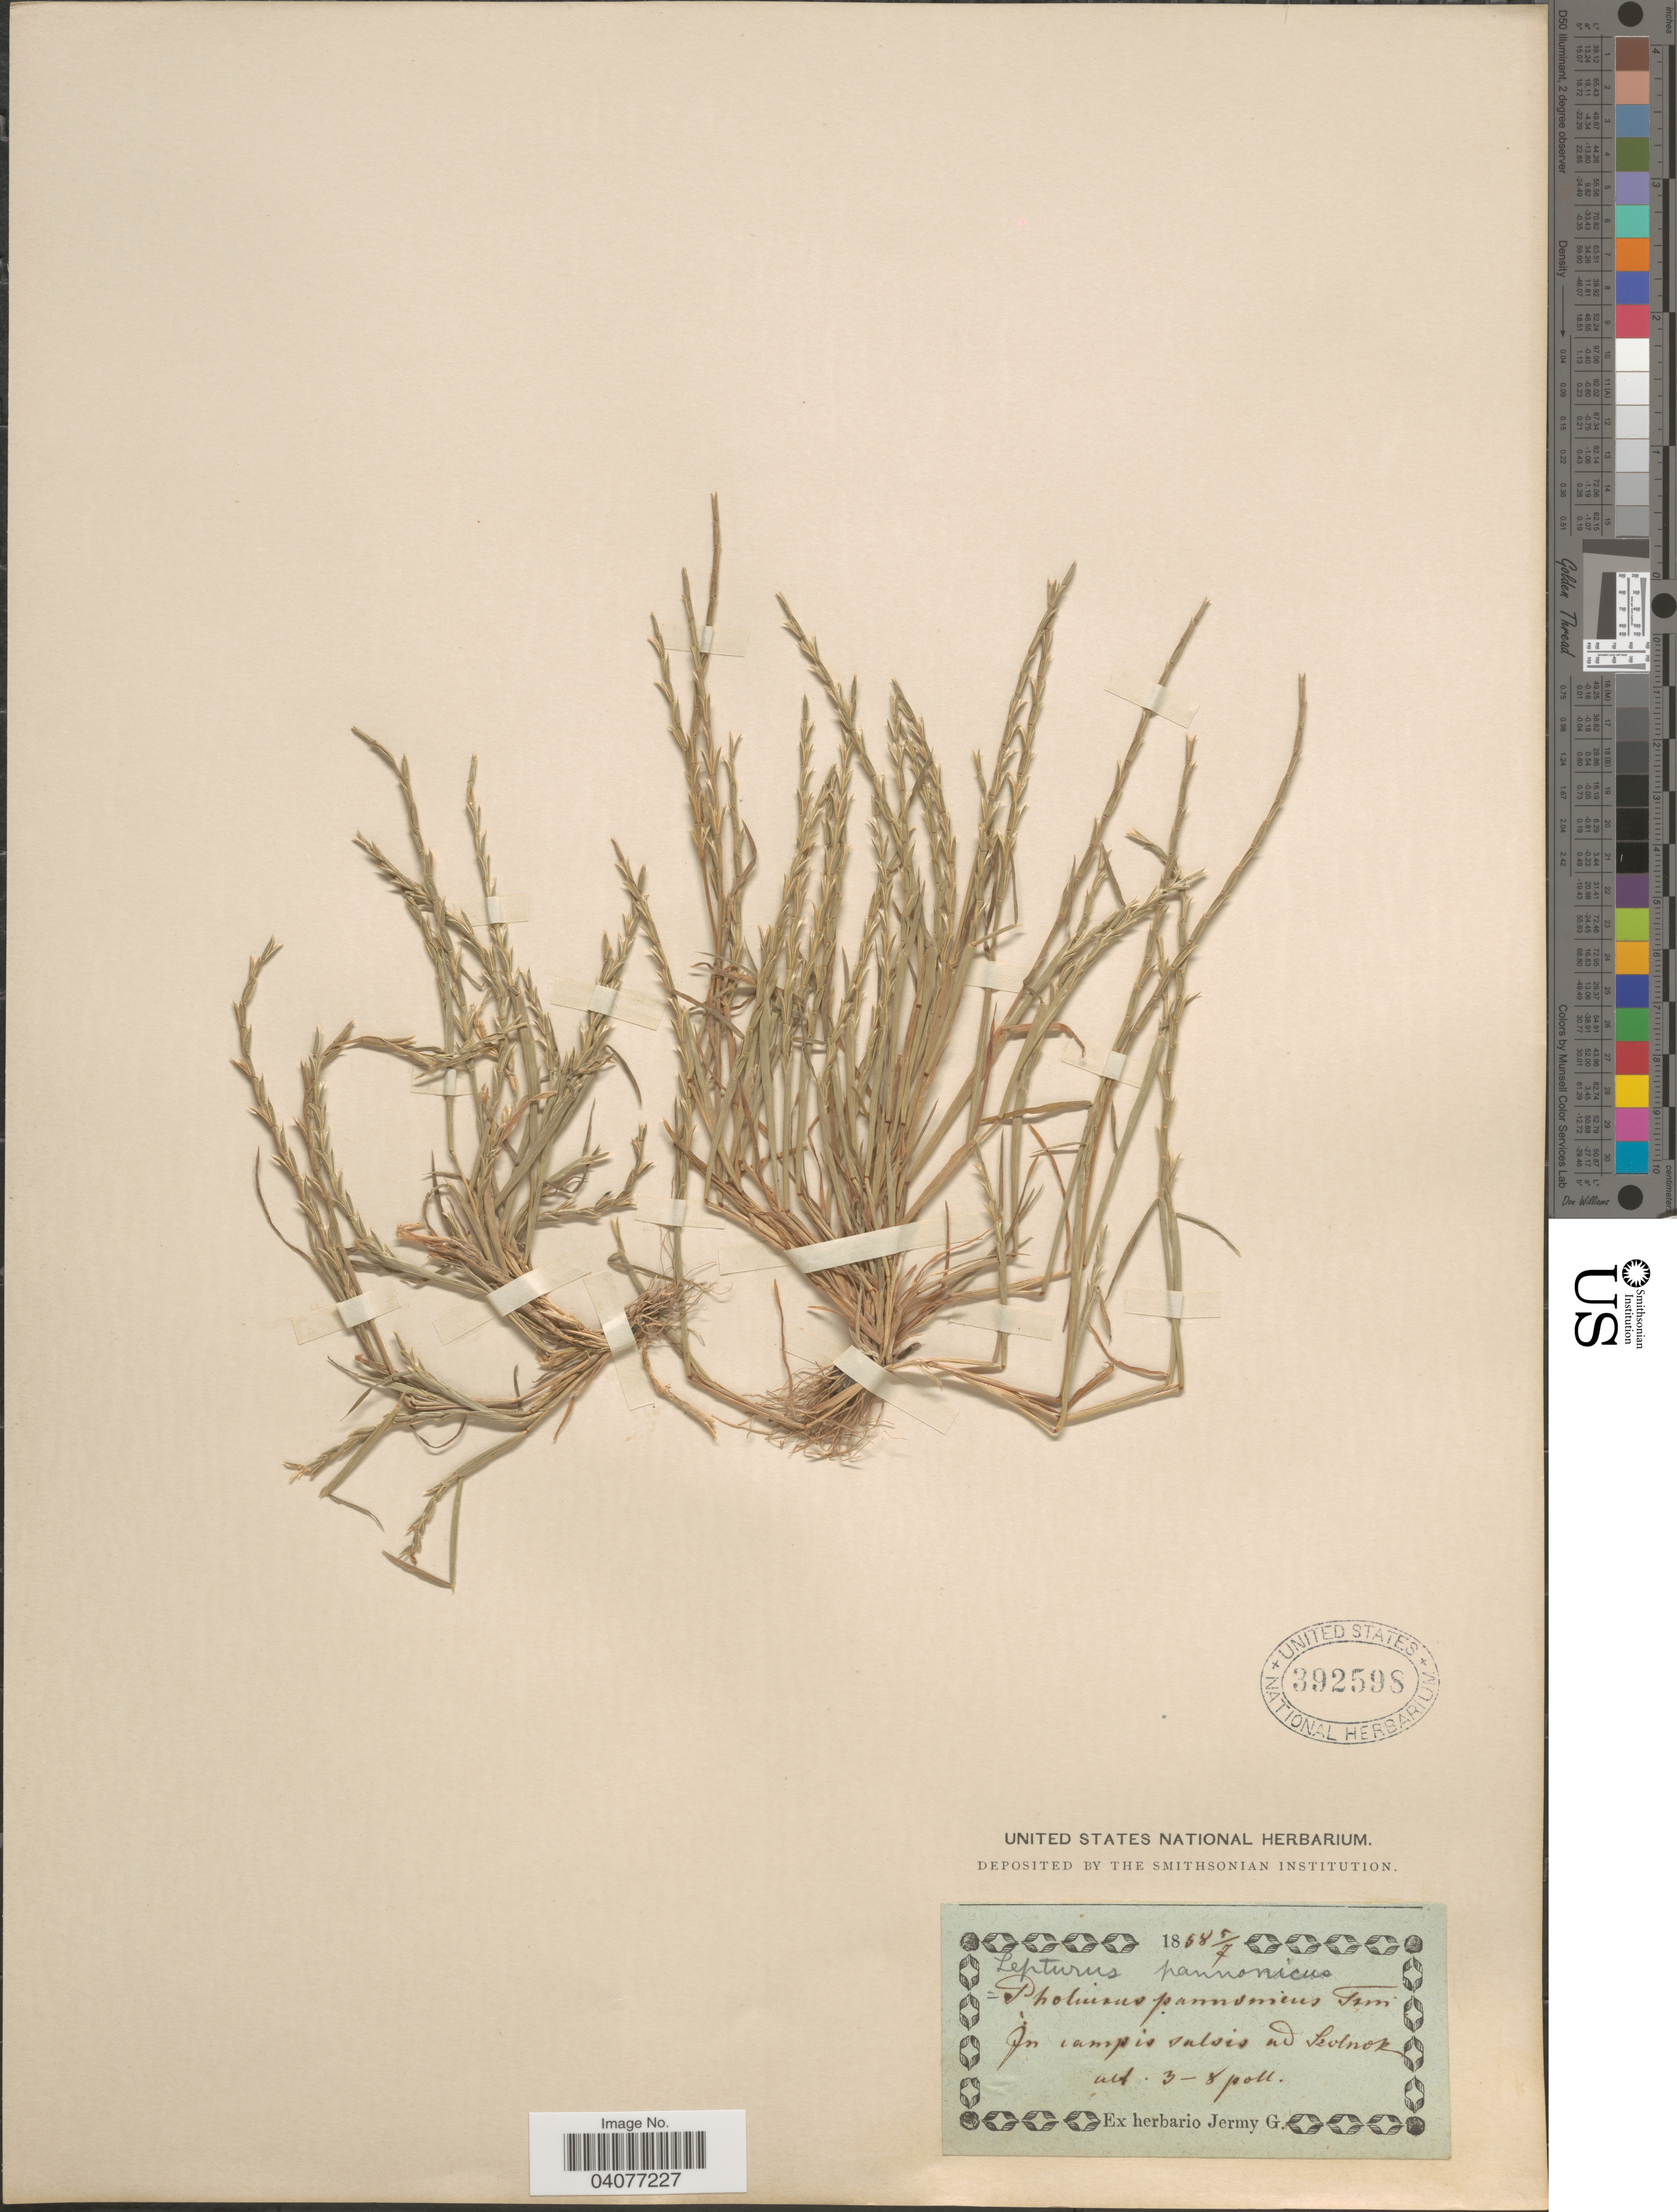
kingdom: Plantae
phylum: Tracheophyta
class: Liliopsida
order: Poales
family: Poaceae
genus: Pholiurus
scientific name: Pholiurus pannonicus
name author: (Host) Trin.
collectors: ex herb. G. Jermy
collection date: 1858-07-05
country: Hungary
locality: In campis salsis ad Szolnok.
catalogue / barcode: US 392598